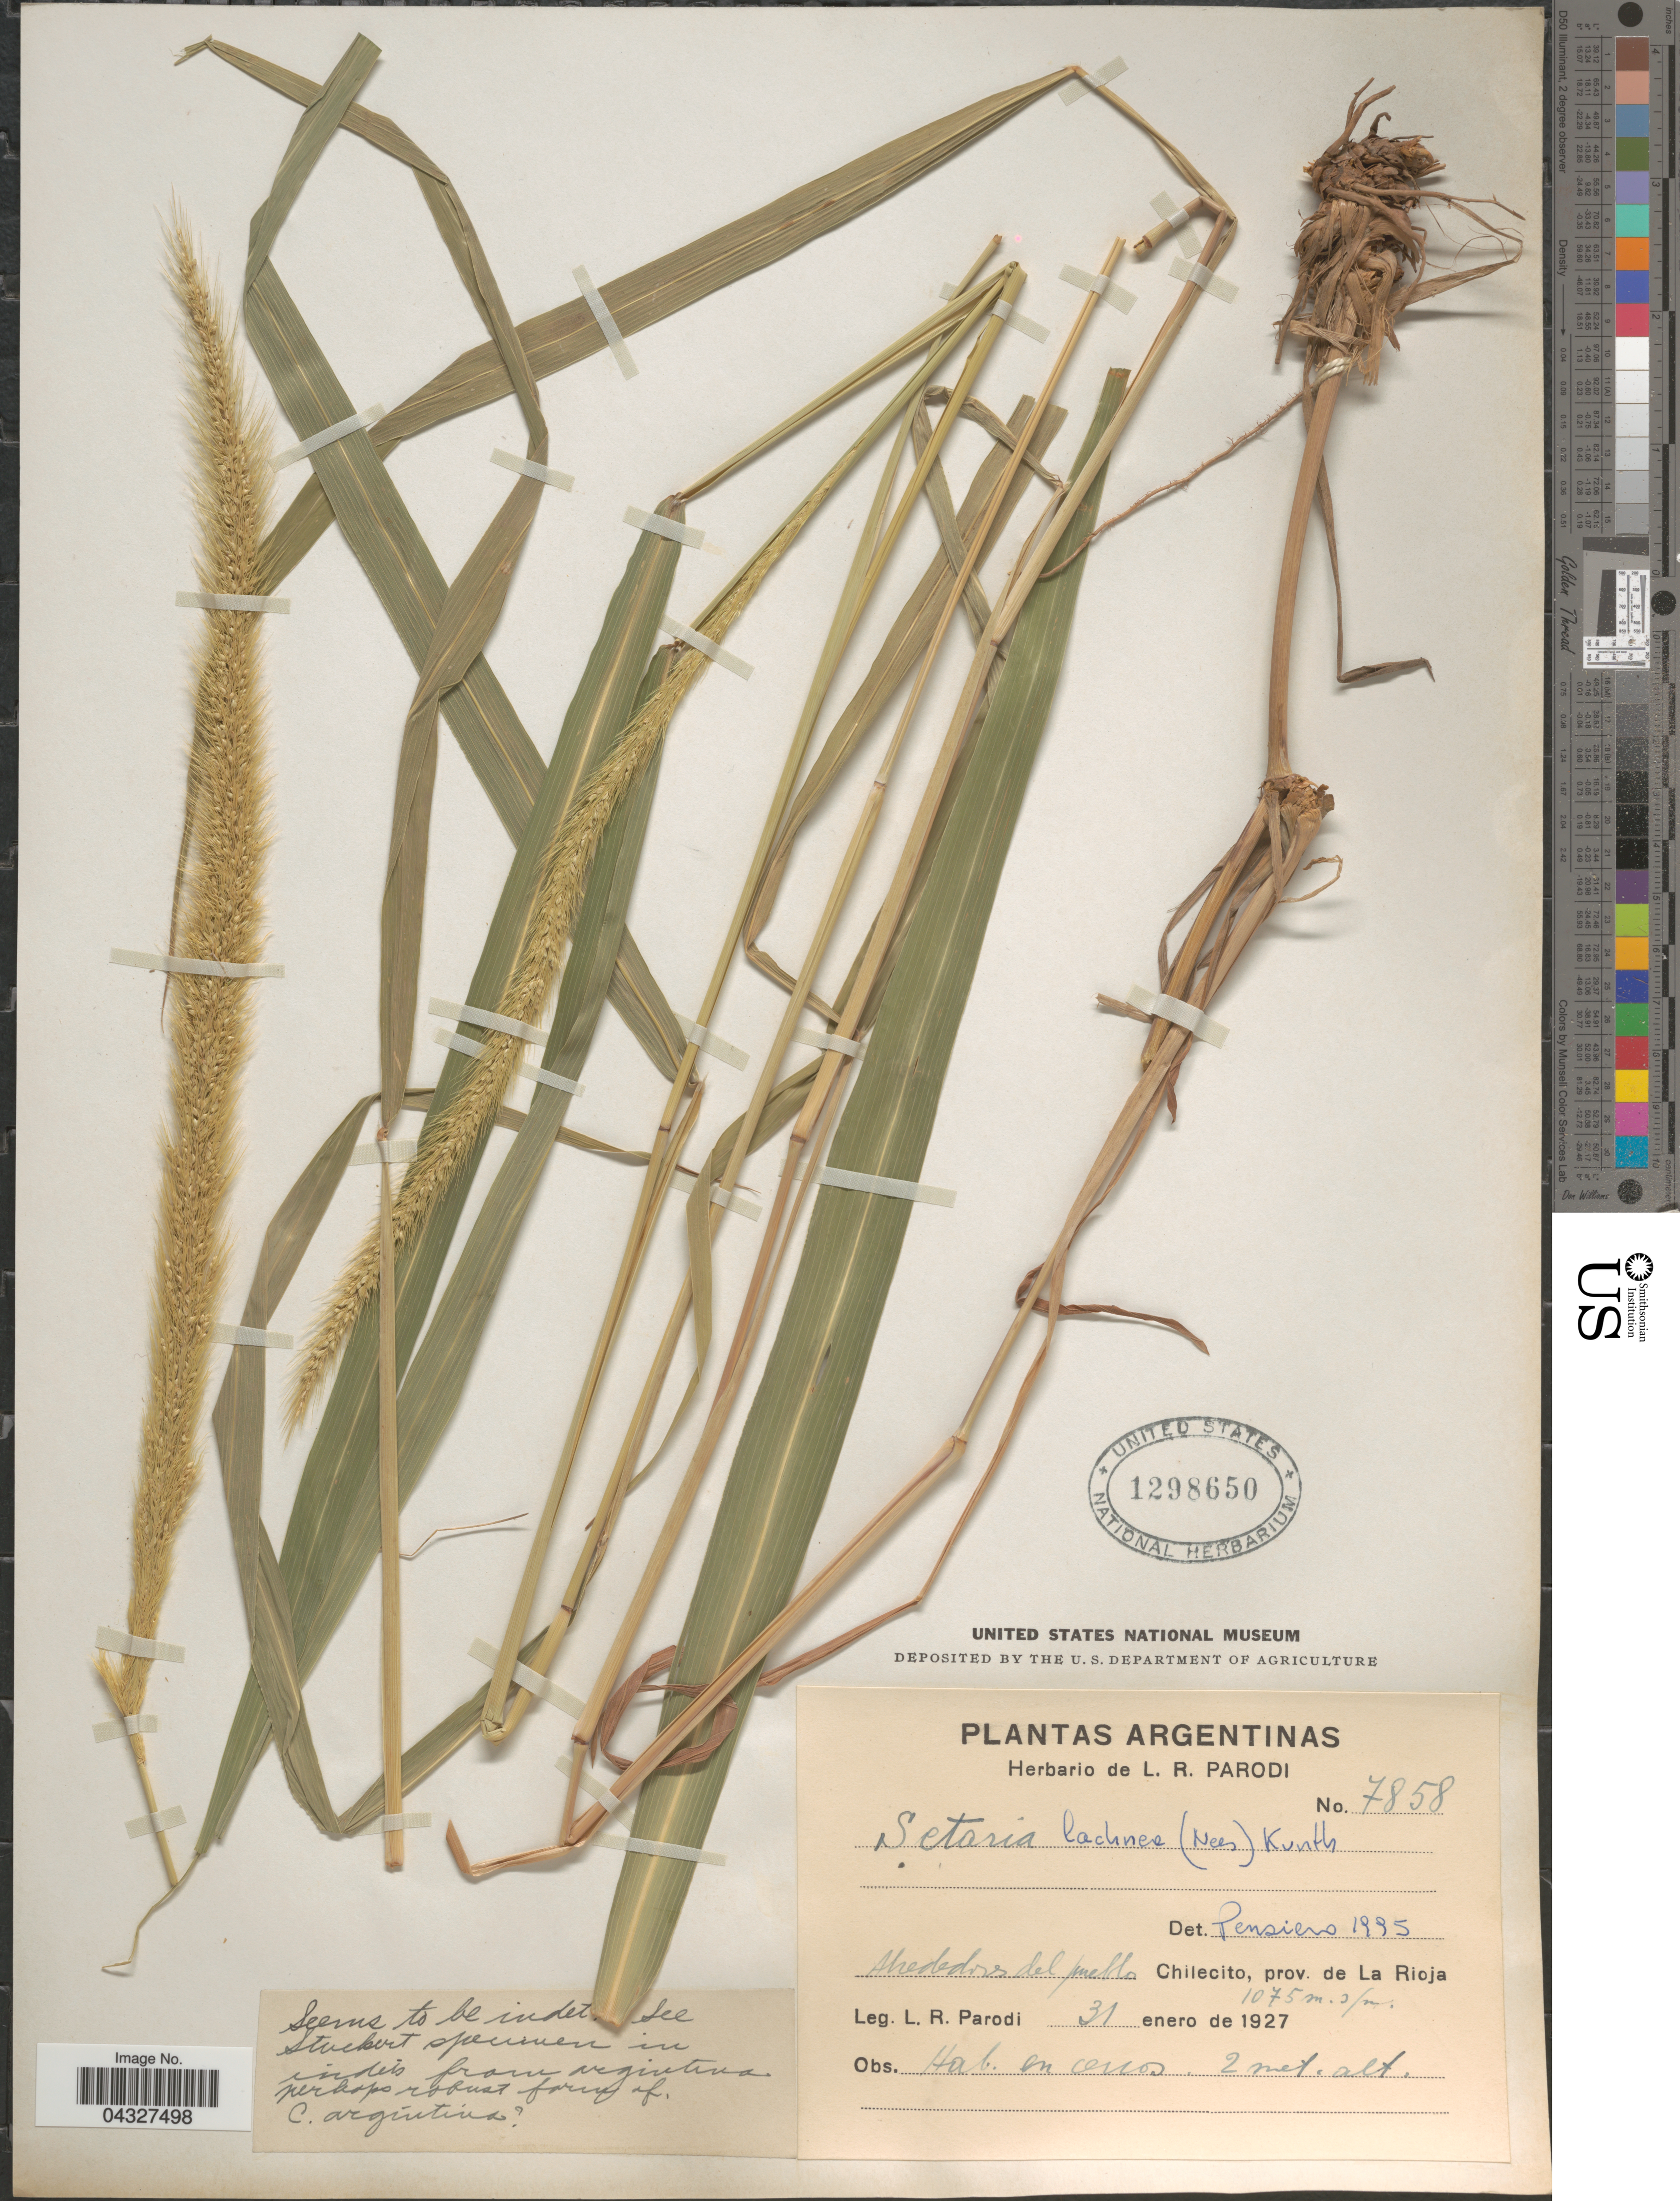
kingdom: Plantae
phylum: Tracheophyta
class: Liliopsida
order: Poales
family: Poaceae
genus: Setaria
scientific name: Setaria lachnea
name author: (Nees) Kunth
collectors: L. R. Parodi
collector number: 7858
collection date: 1927-01-31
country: Argentina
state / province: La Rioja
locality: Alrededores del puebla Chilecito .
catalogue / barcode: US 1298650